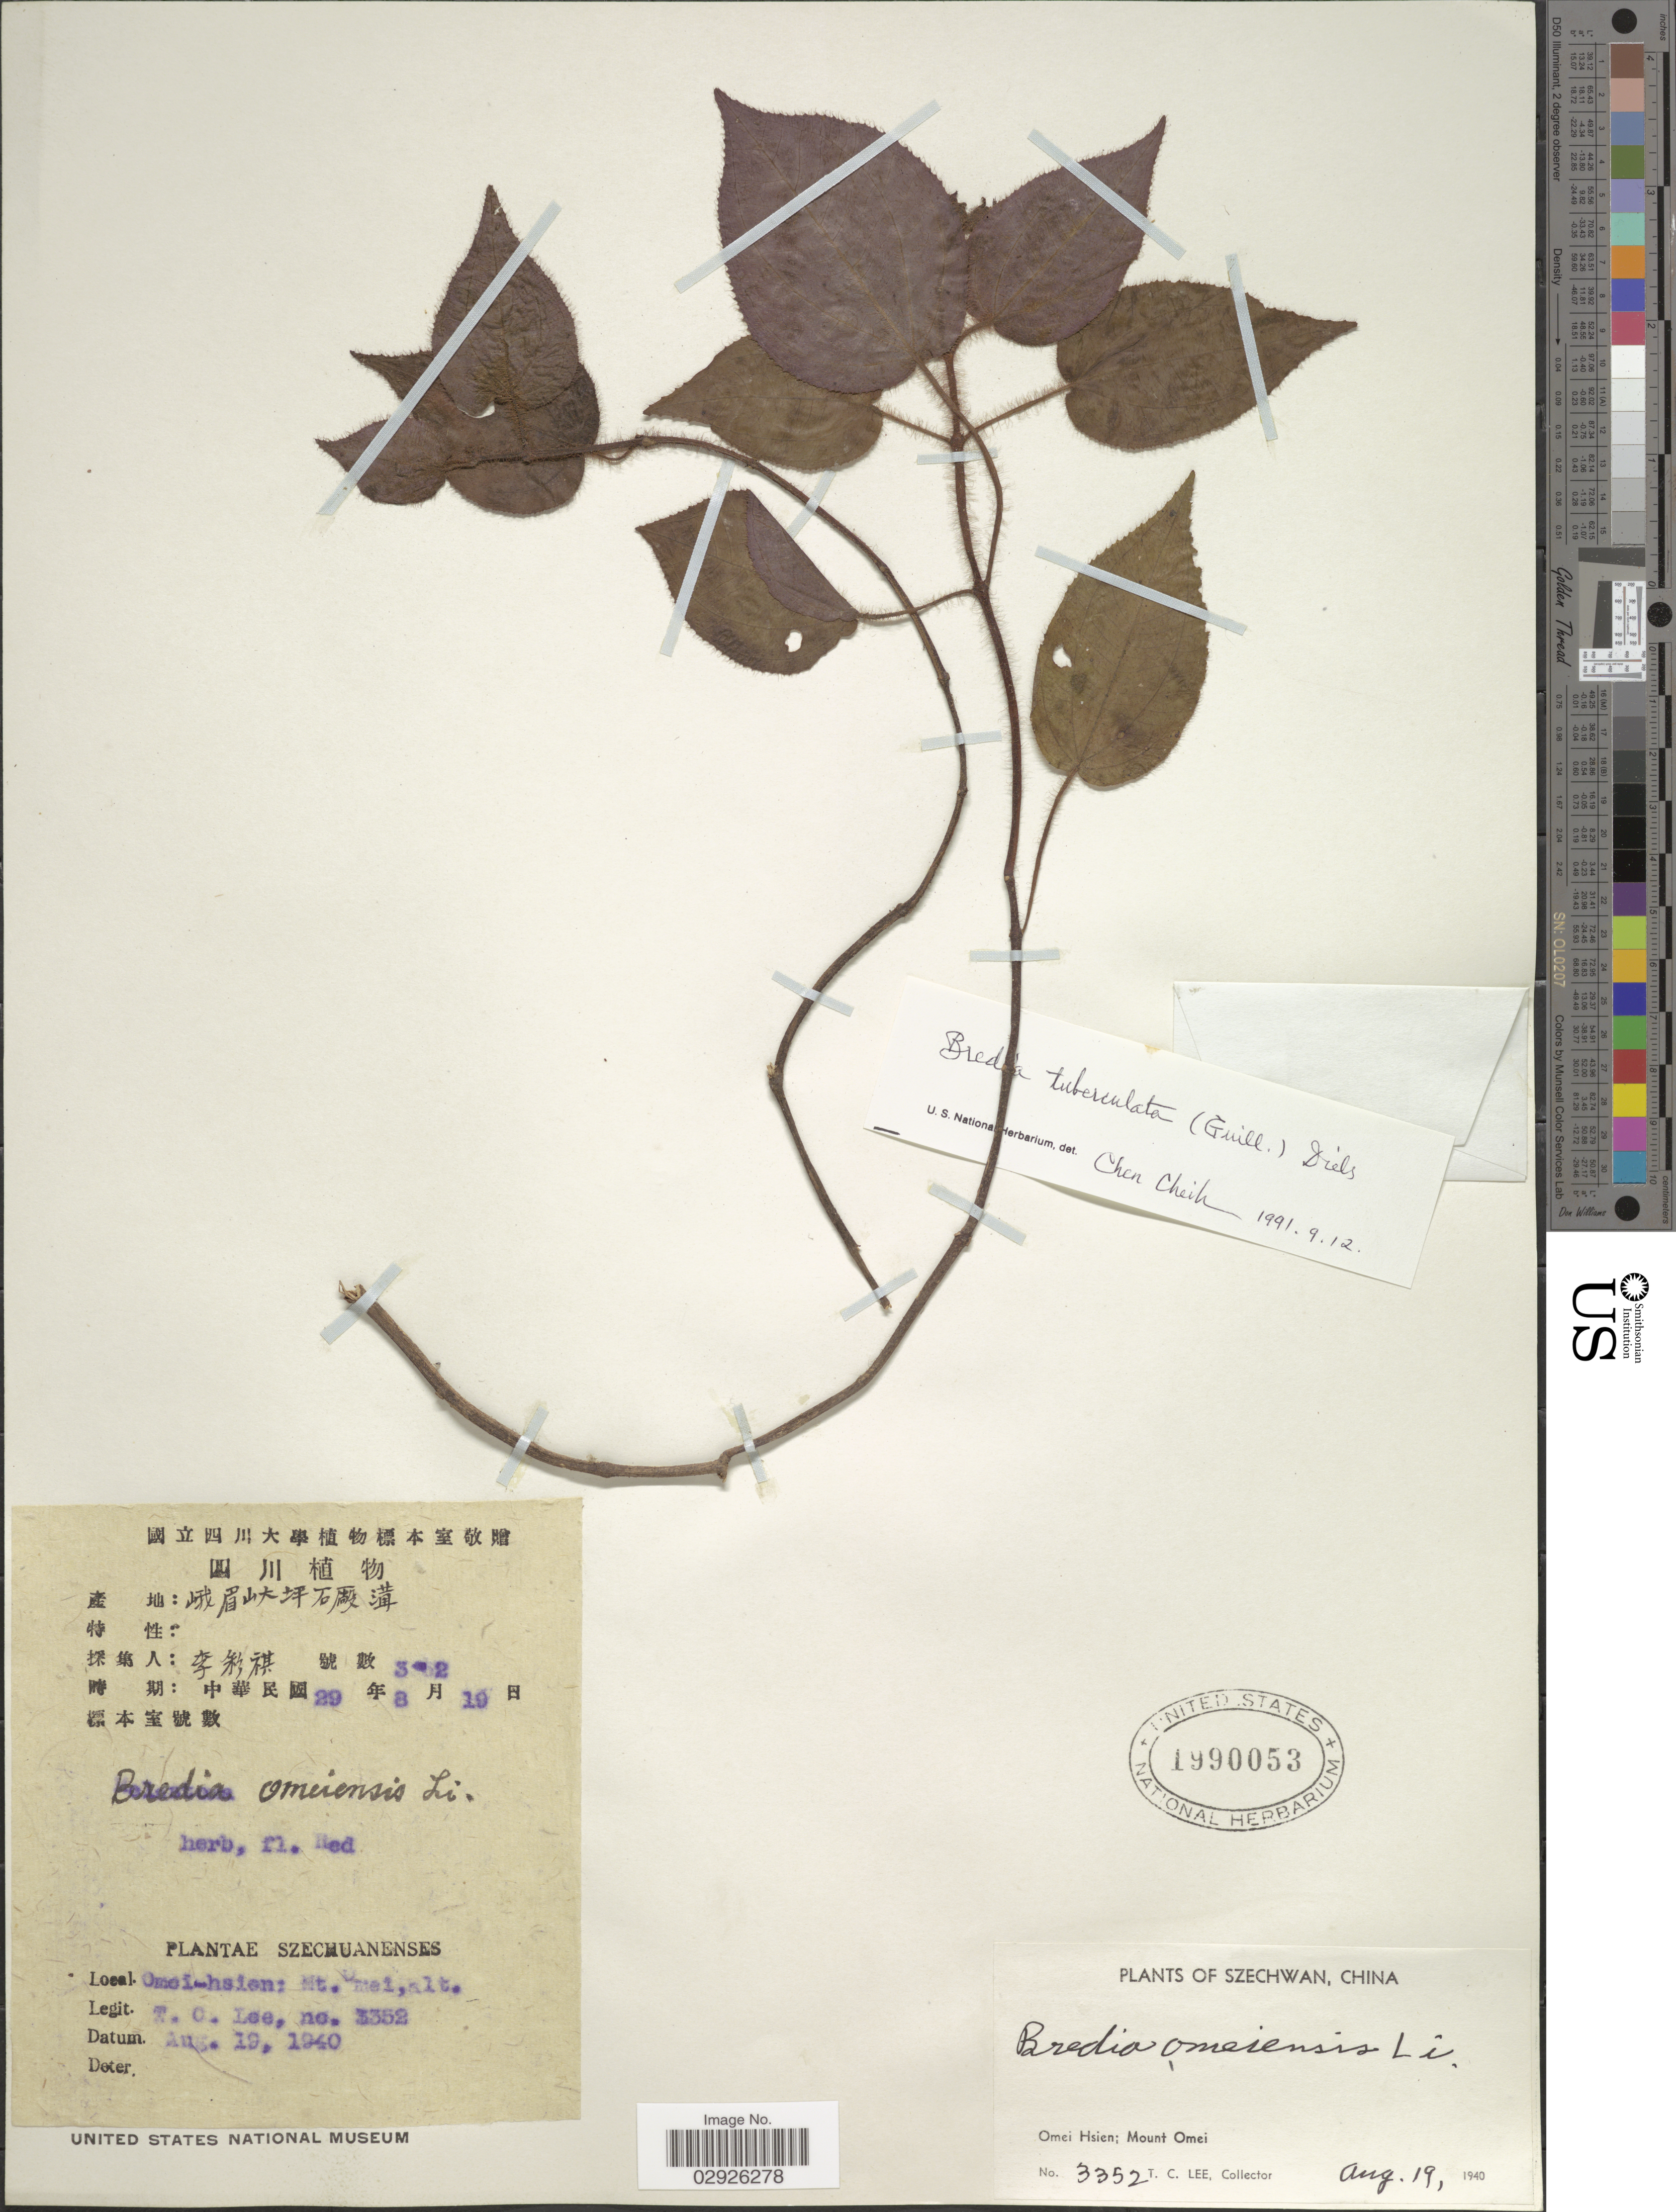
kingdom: Plantae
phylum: Tracheophyta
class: Magnoliopsida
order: Myrtales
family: Melastomataceae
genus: Bredia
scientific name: Bredia omeiensis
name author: H.L. Li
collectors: T. Lee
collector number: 3352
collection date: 1940-08-19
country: China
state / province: Sichuan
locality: Szechuanenses, Omei-hsien: Mt. Omei.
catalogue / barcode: US 1990053